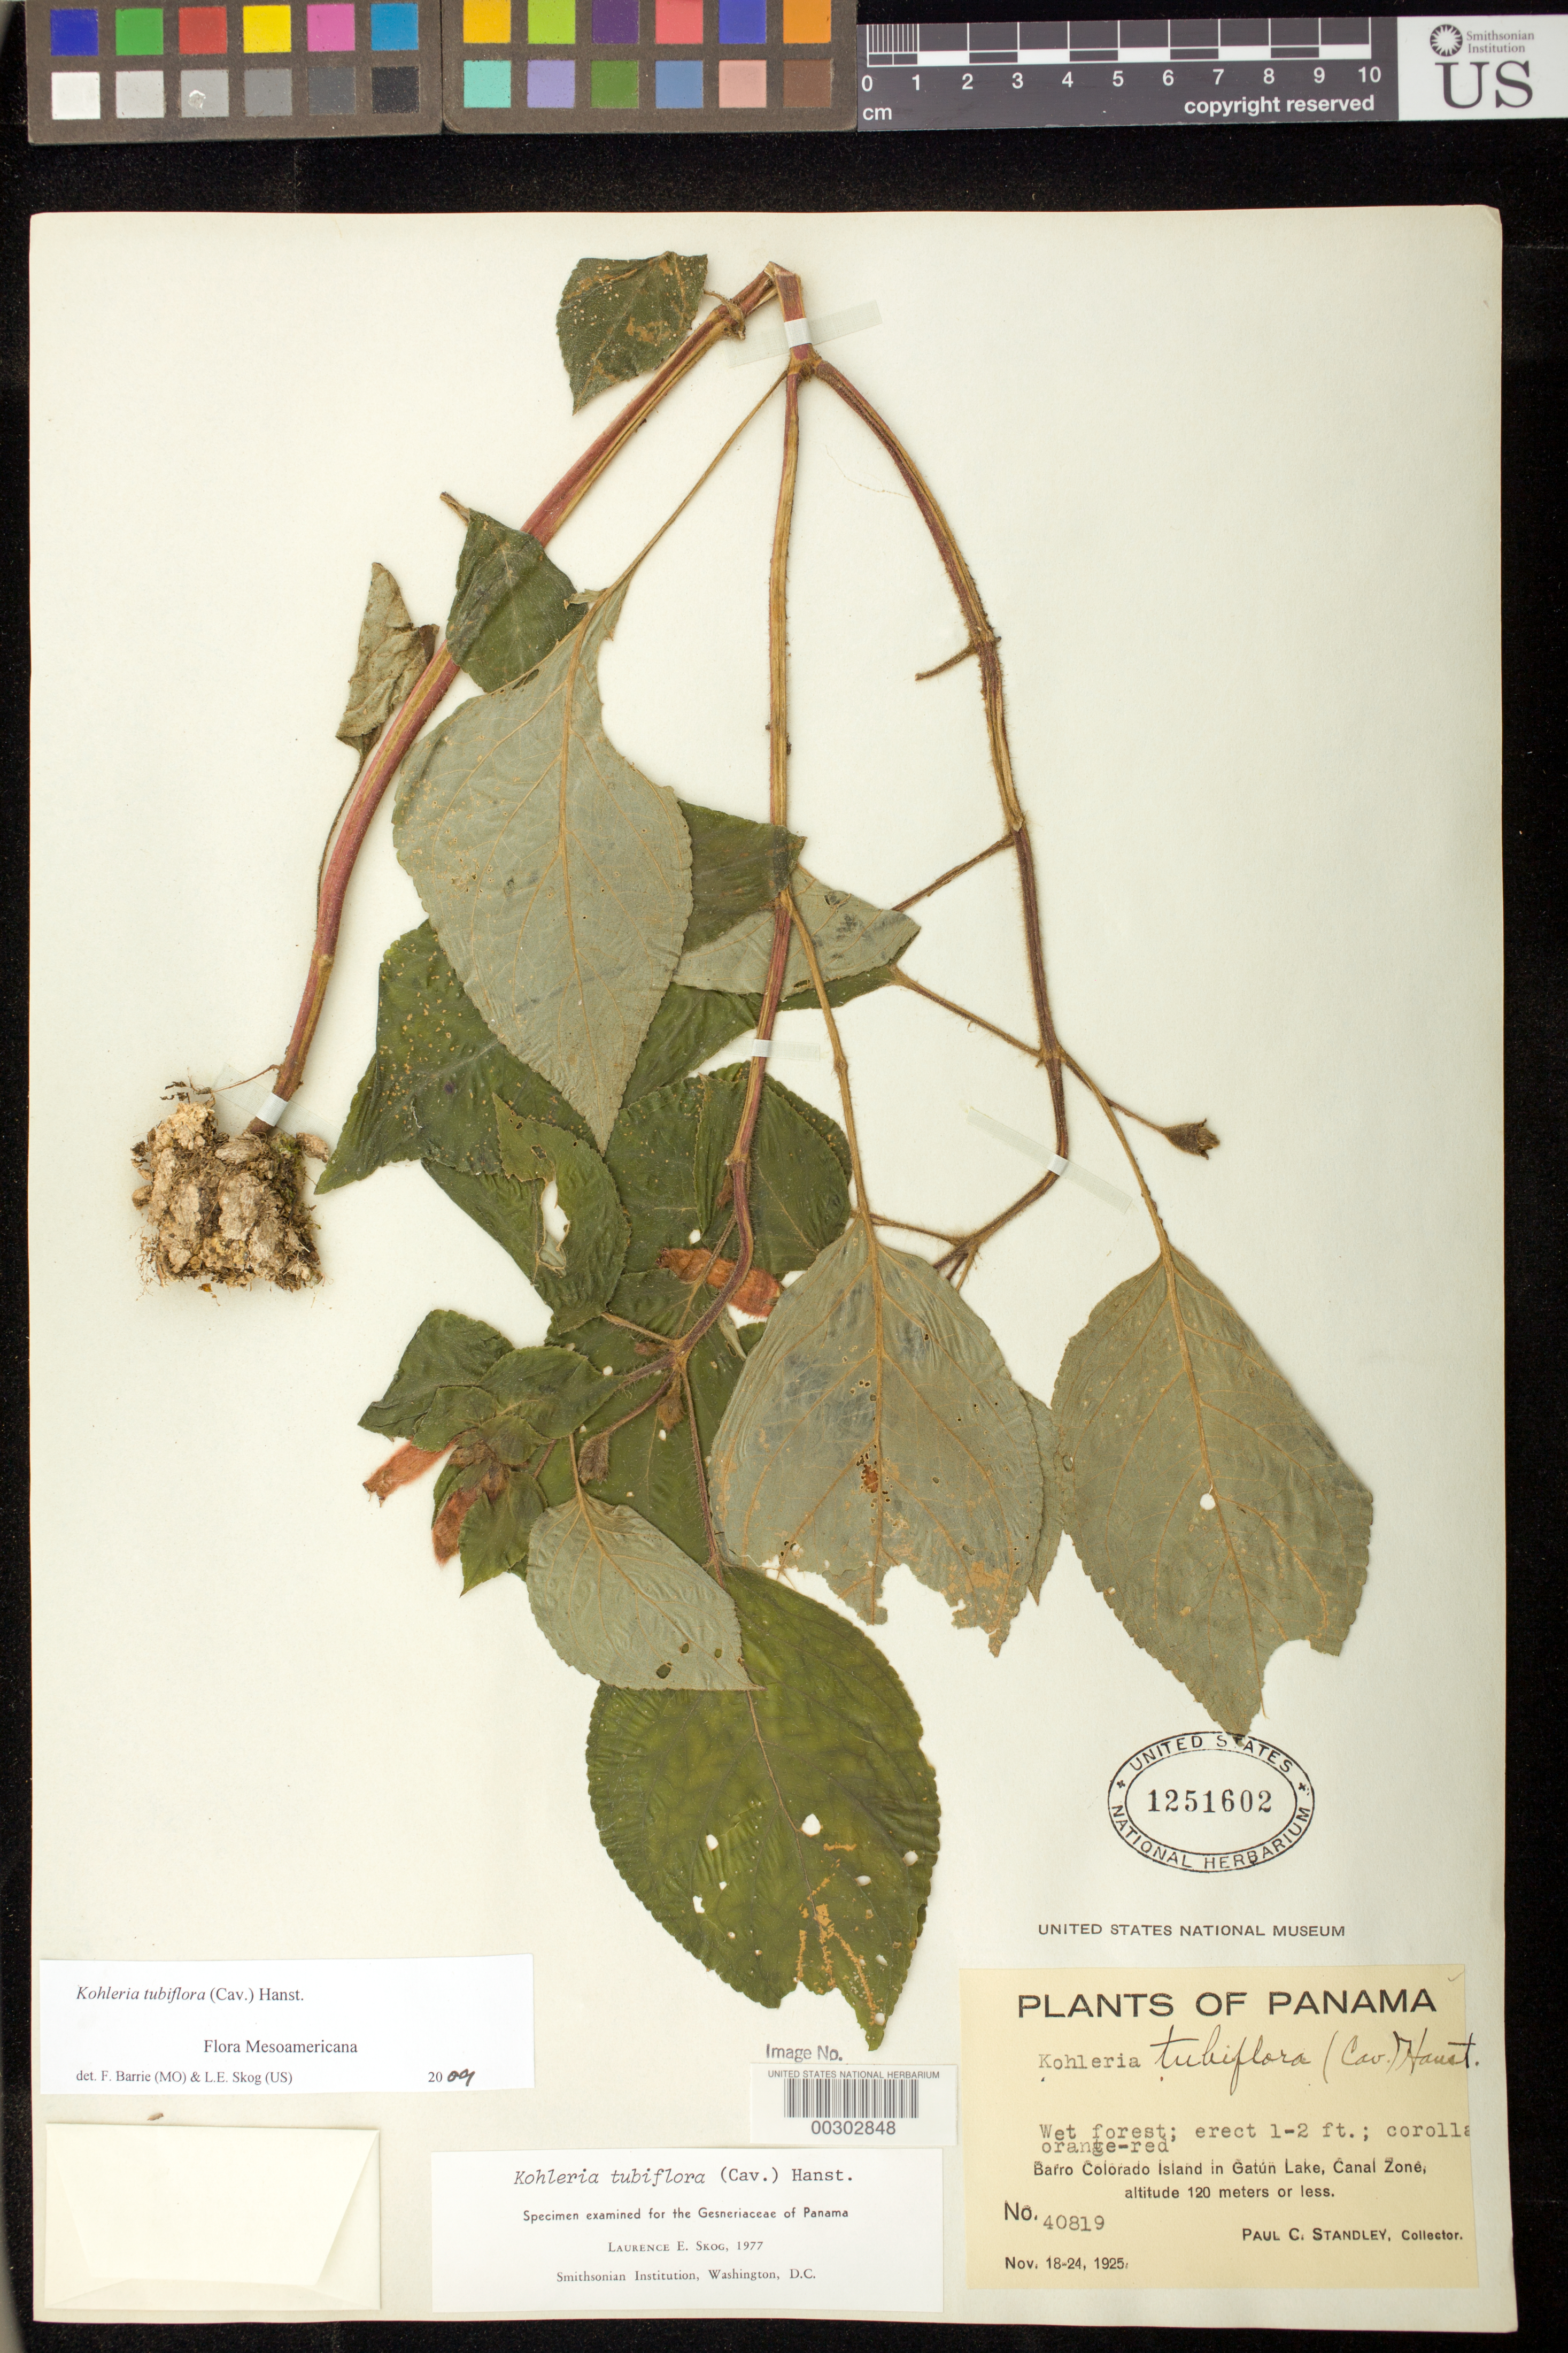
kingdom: Plantae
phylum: Tracheophyta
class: Magnoliopsida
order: Lamiales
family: Gesneriaceae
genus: Kohleria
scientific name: Kohleria tubiflora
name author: (Cav.) Hanst.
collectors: P. C. Standley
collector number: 40819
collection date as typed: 18-24 Nov 1925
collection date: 1925-11-18/1925-11-24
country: Panama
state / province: Panamá Oeste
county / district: Canal Zone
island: Barro Colorado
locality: Barro Colorado Island in Gatun Lake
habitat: Wet forest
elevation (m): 0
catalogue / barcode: US 1251602